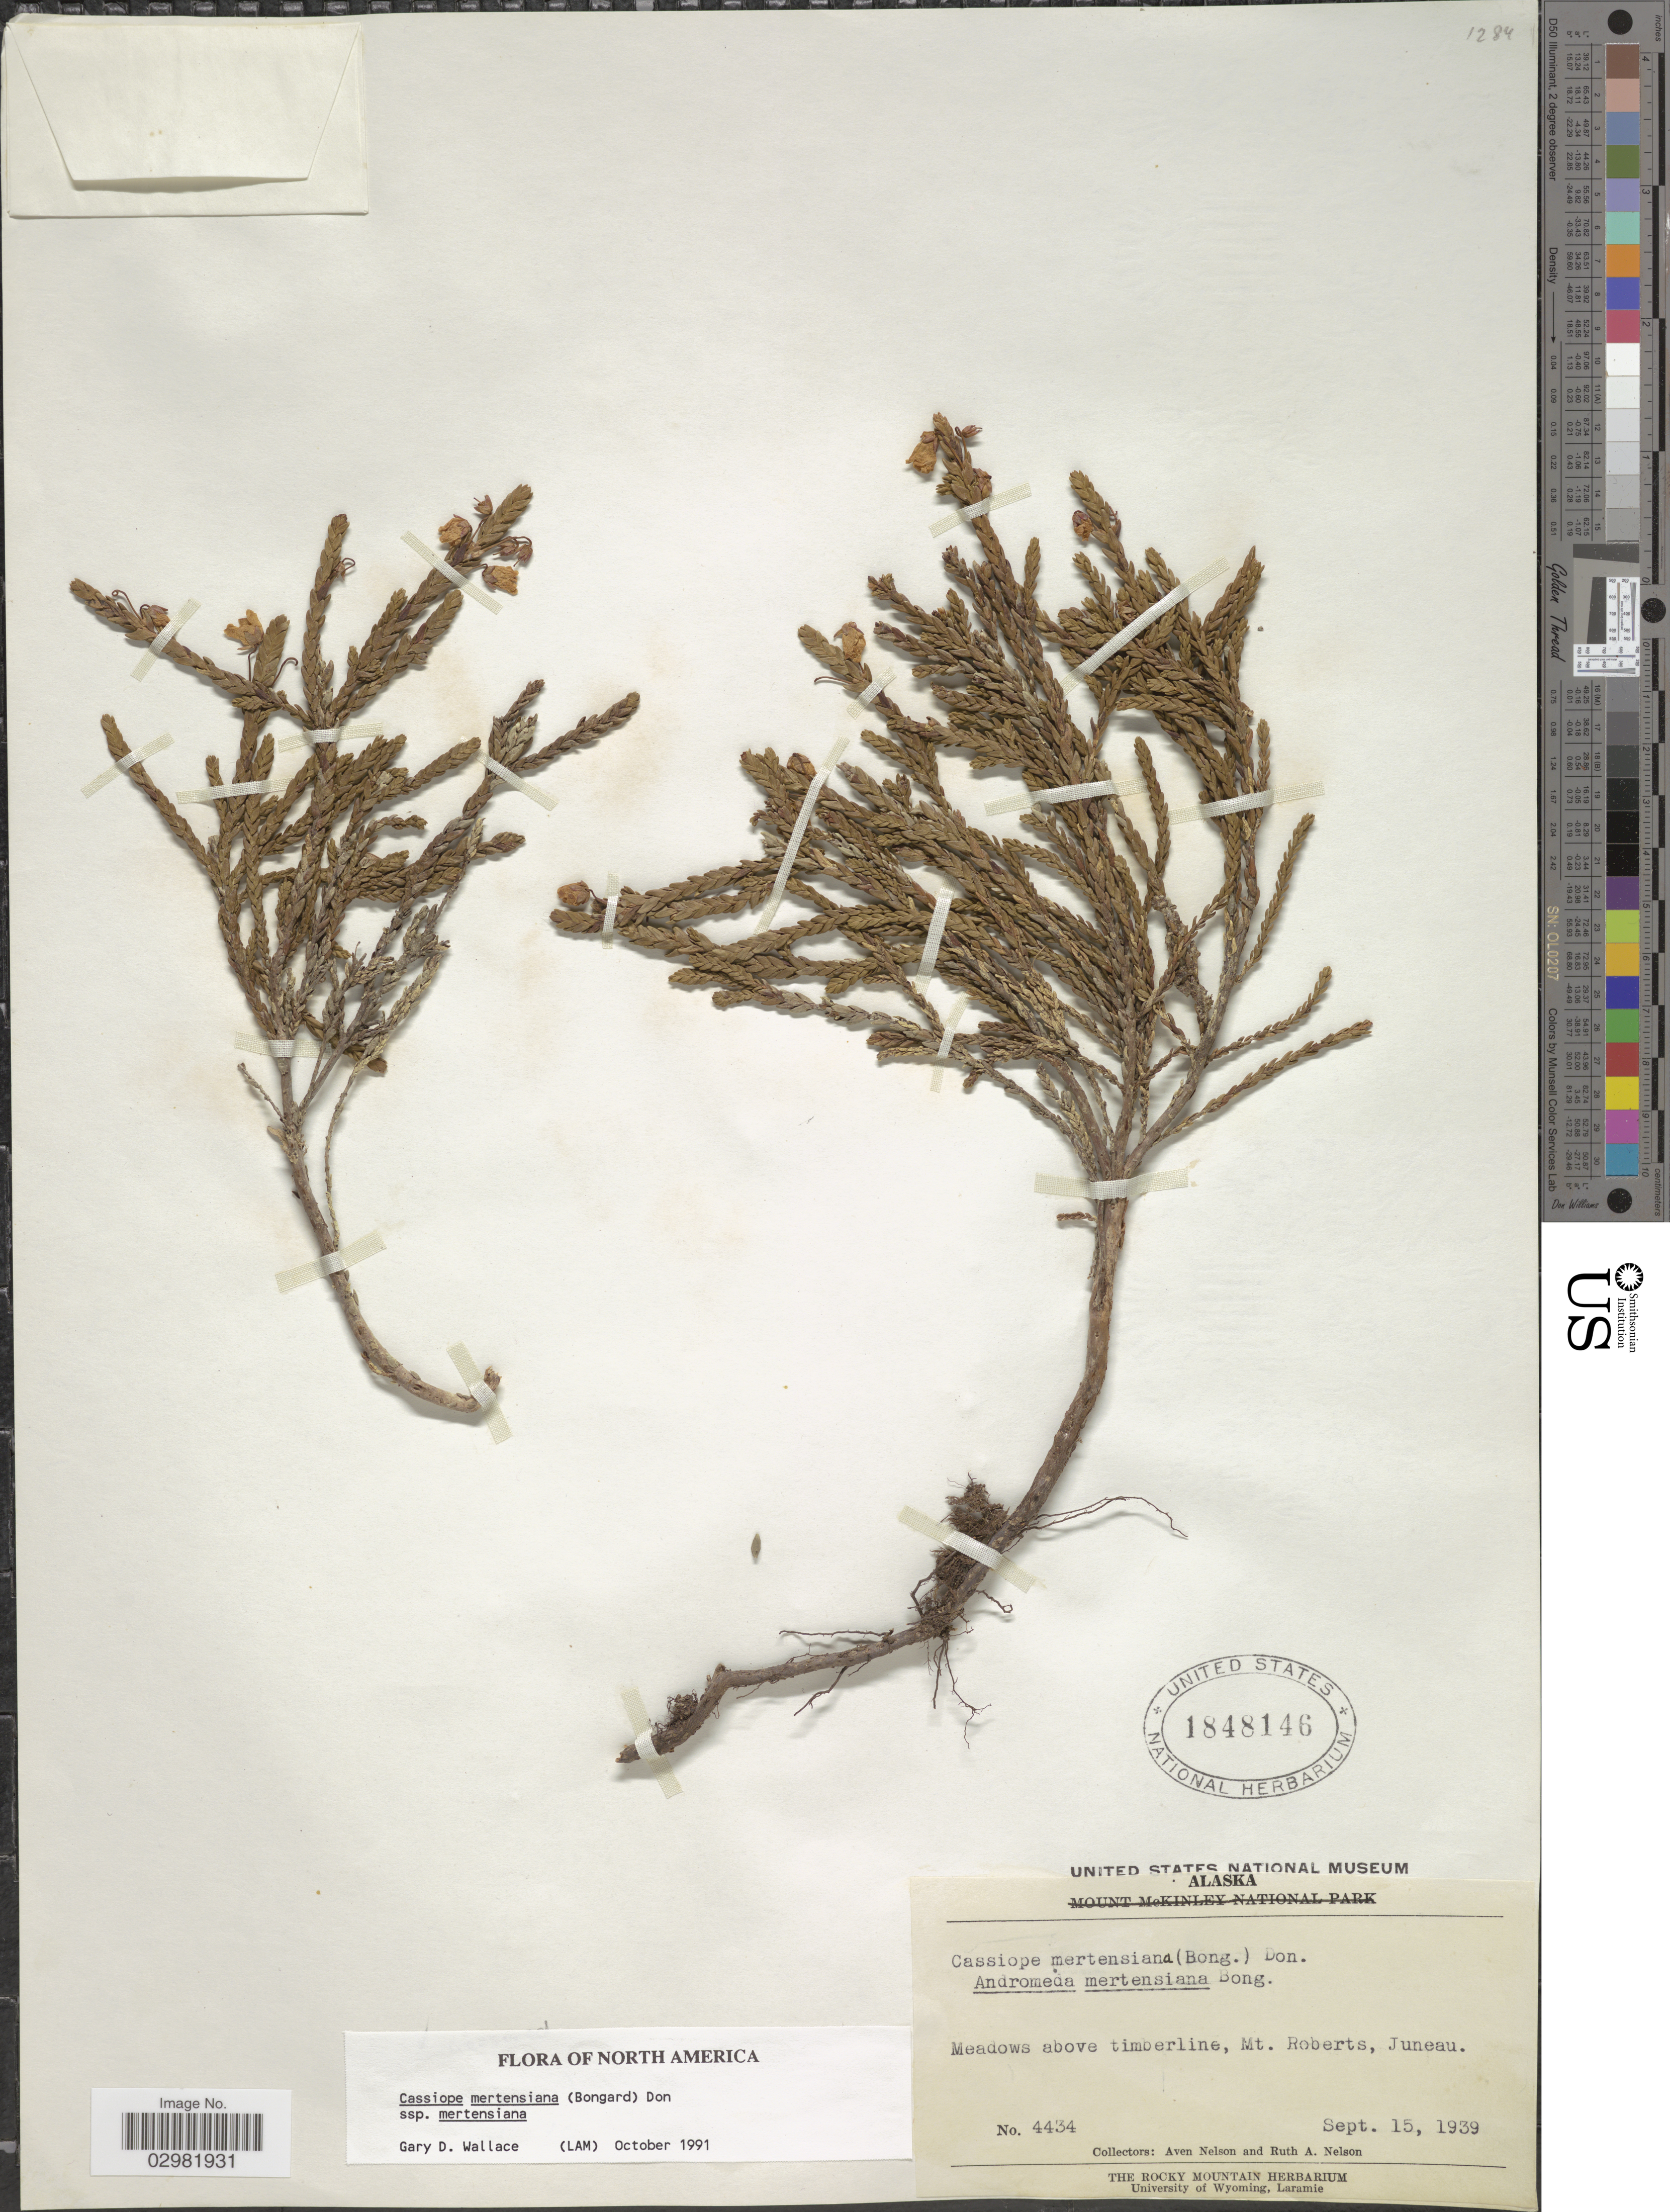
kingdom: Plantae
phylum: Tracheophyta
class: Magnoliopsida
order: Ericales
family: Ericaceae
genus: Cassiope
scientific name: Cassiope mertensiana subsp. mertensiana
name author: (Bong.) G. Don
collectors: A. Nelson & R. A. Nelson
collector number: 4434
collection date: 1939-09-15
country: United States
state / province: Alaska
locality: Meadows above timberline, Mt. Roberts, Juneau.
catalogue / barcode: US 1848146